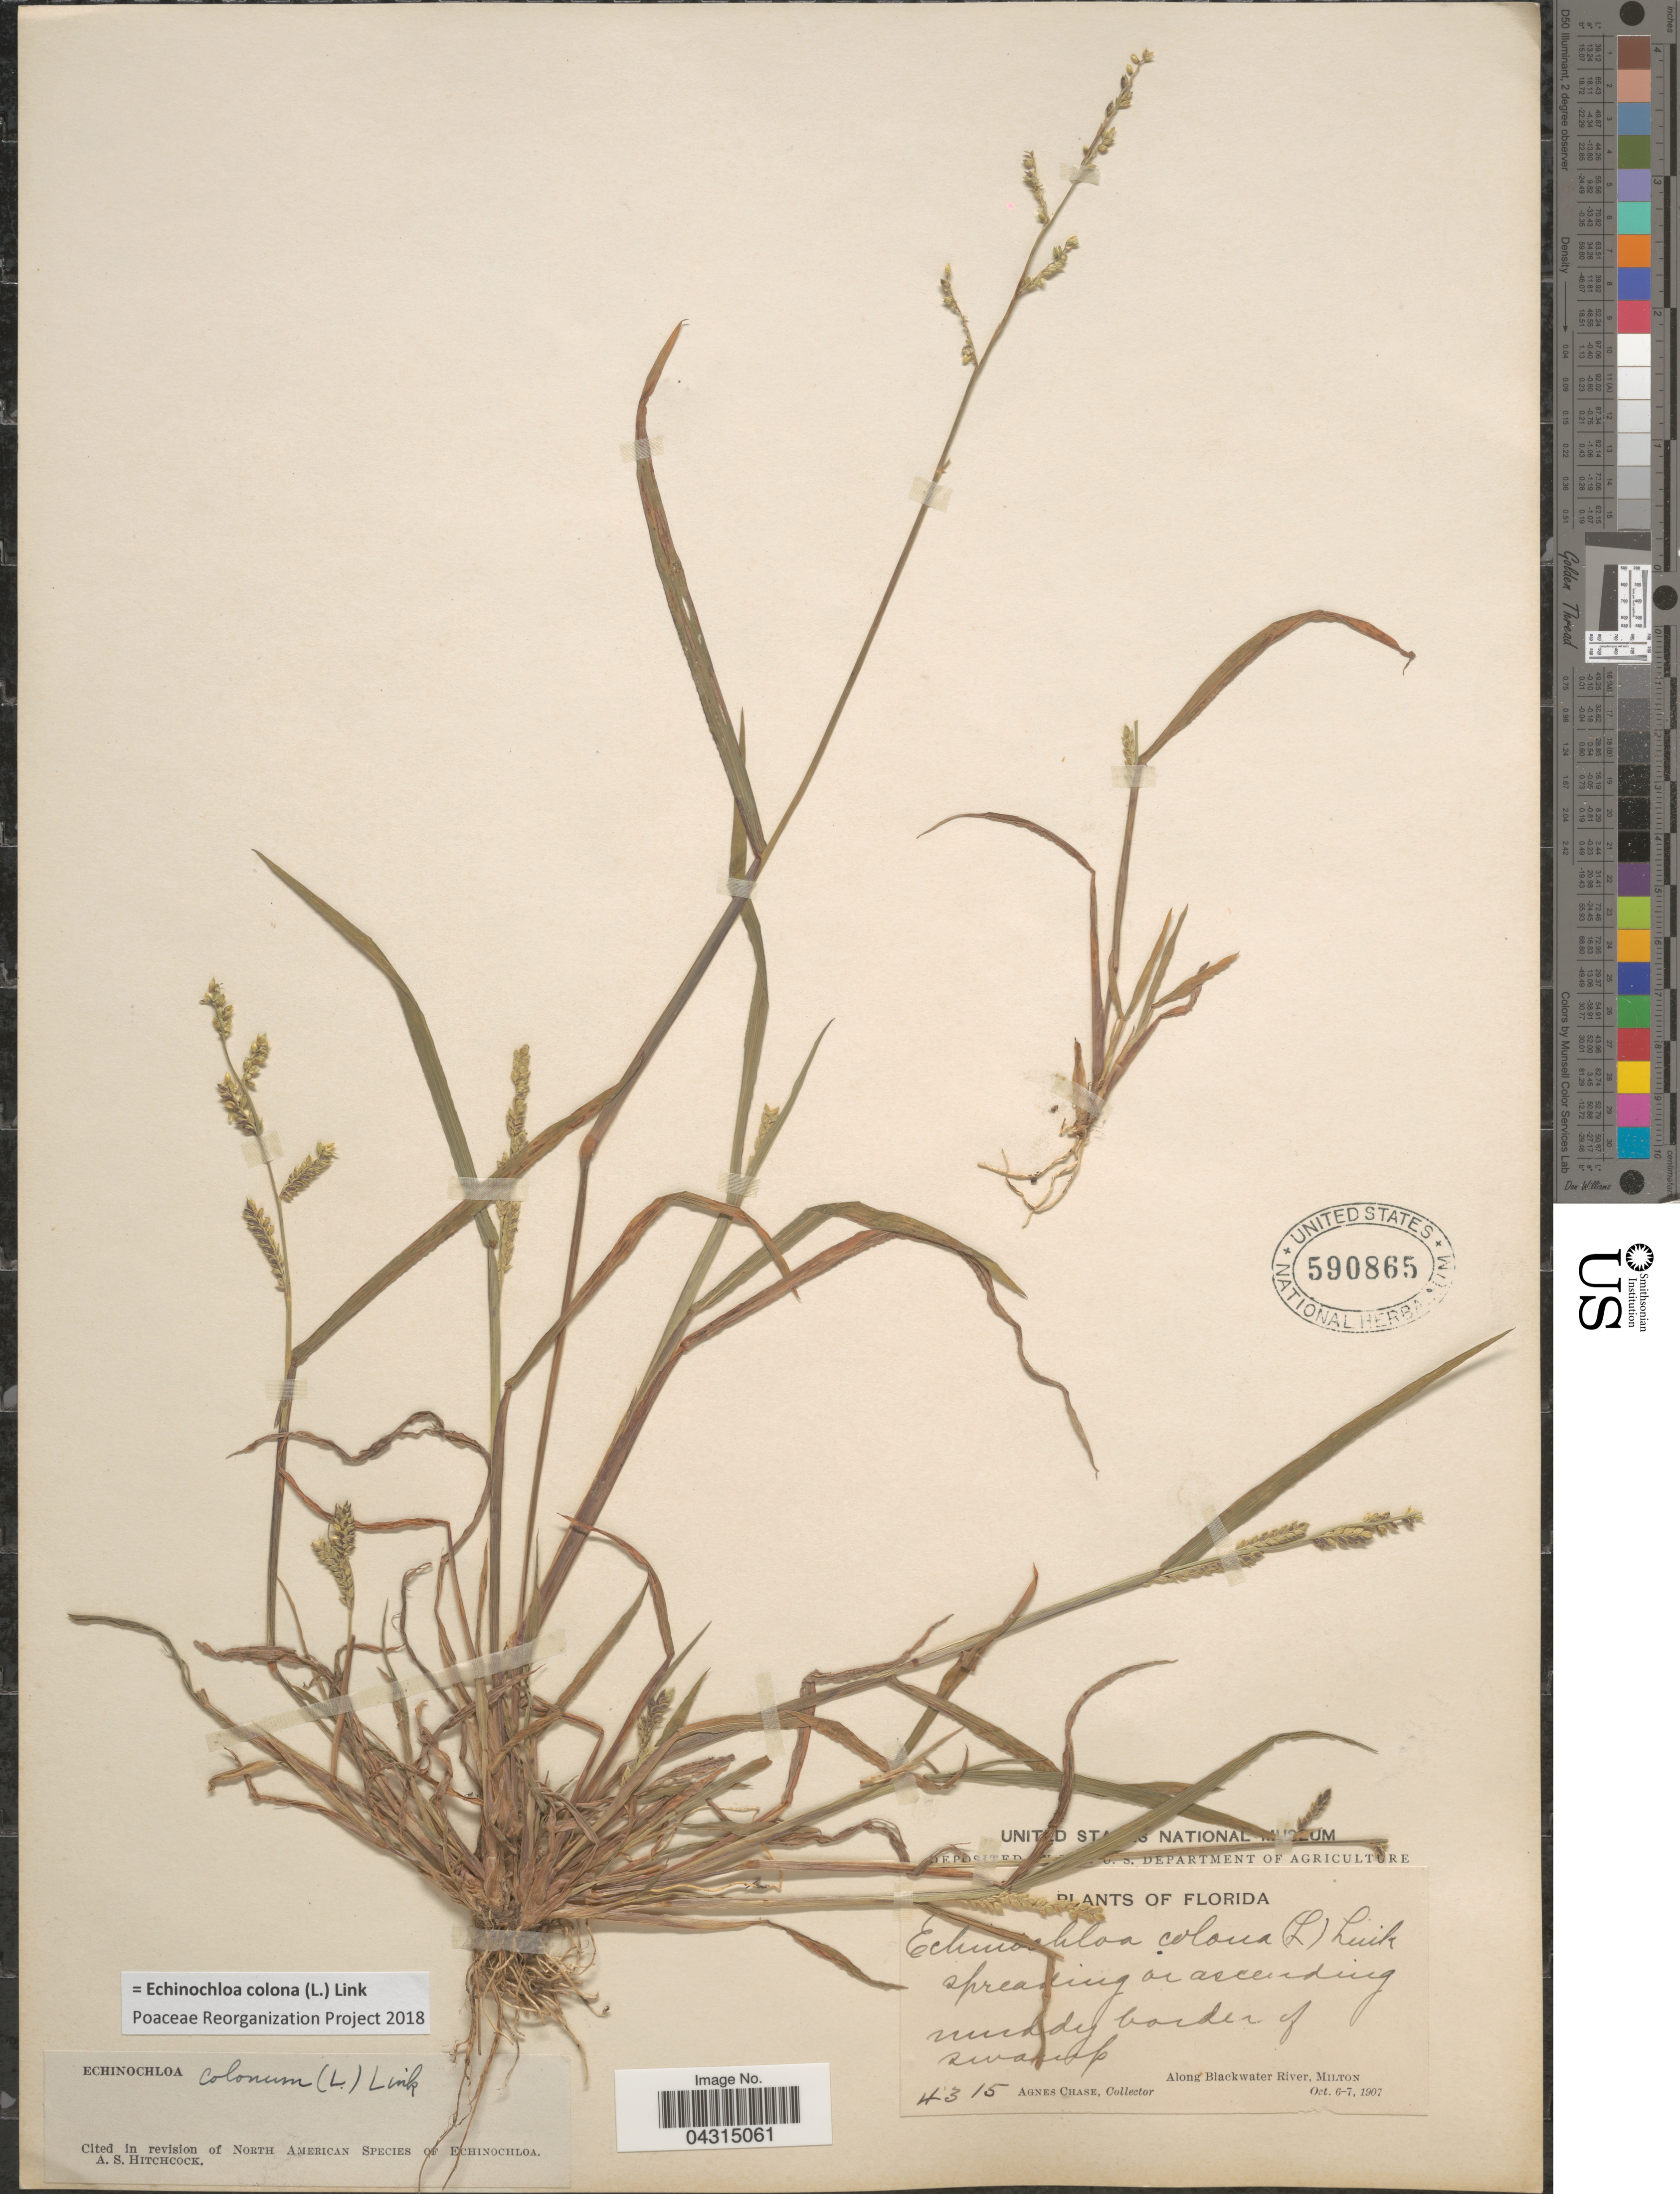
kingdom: Plantae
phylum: Tracheophyta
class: Liliopsida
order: Poales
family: Poaceae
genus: Echinochloa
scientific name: Echinochloa colona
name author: (L.) Link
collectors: A. Chase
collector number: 4315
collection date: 1907-10-06/1907-10-07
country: United States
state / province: Florida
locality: Along Blackwater River, Milton.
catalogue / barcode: US 590865